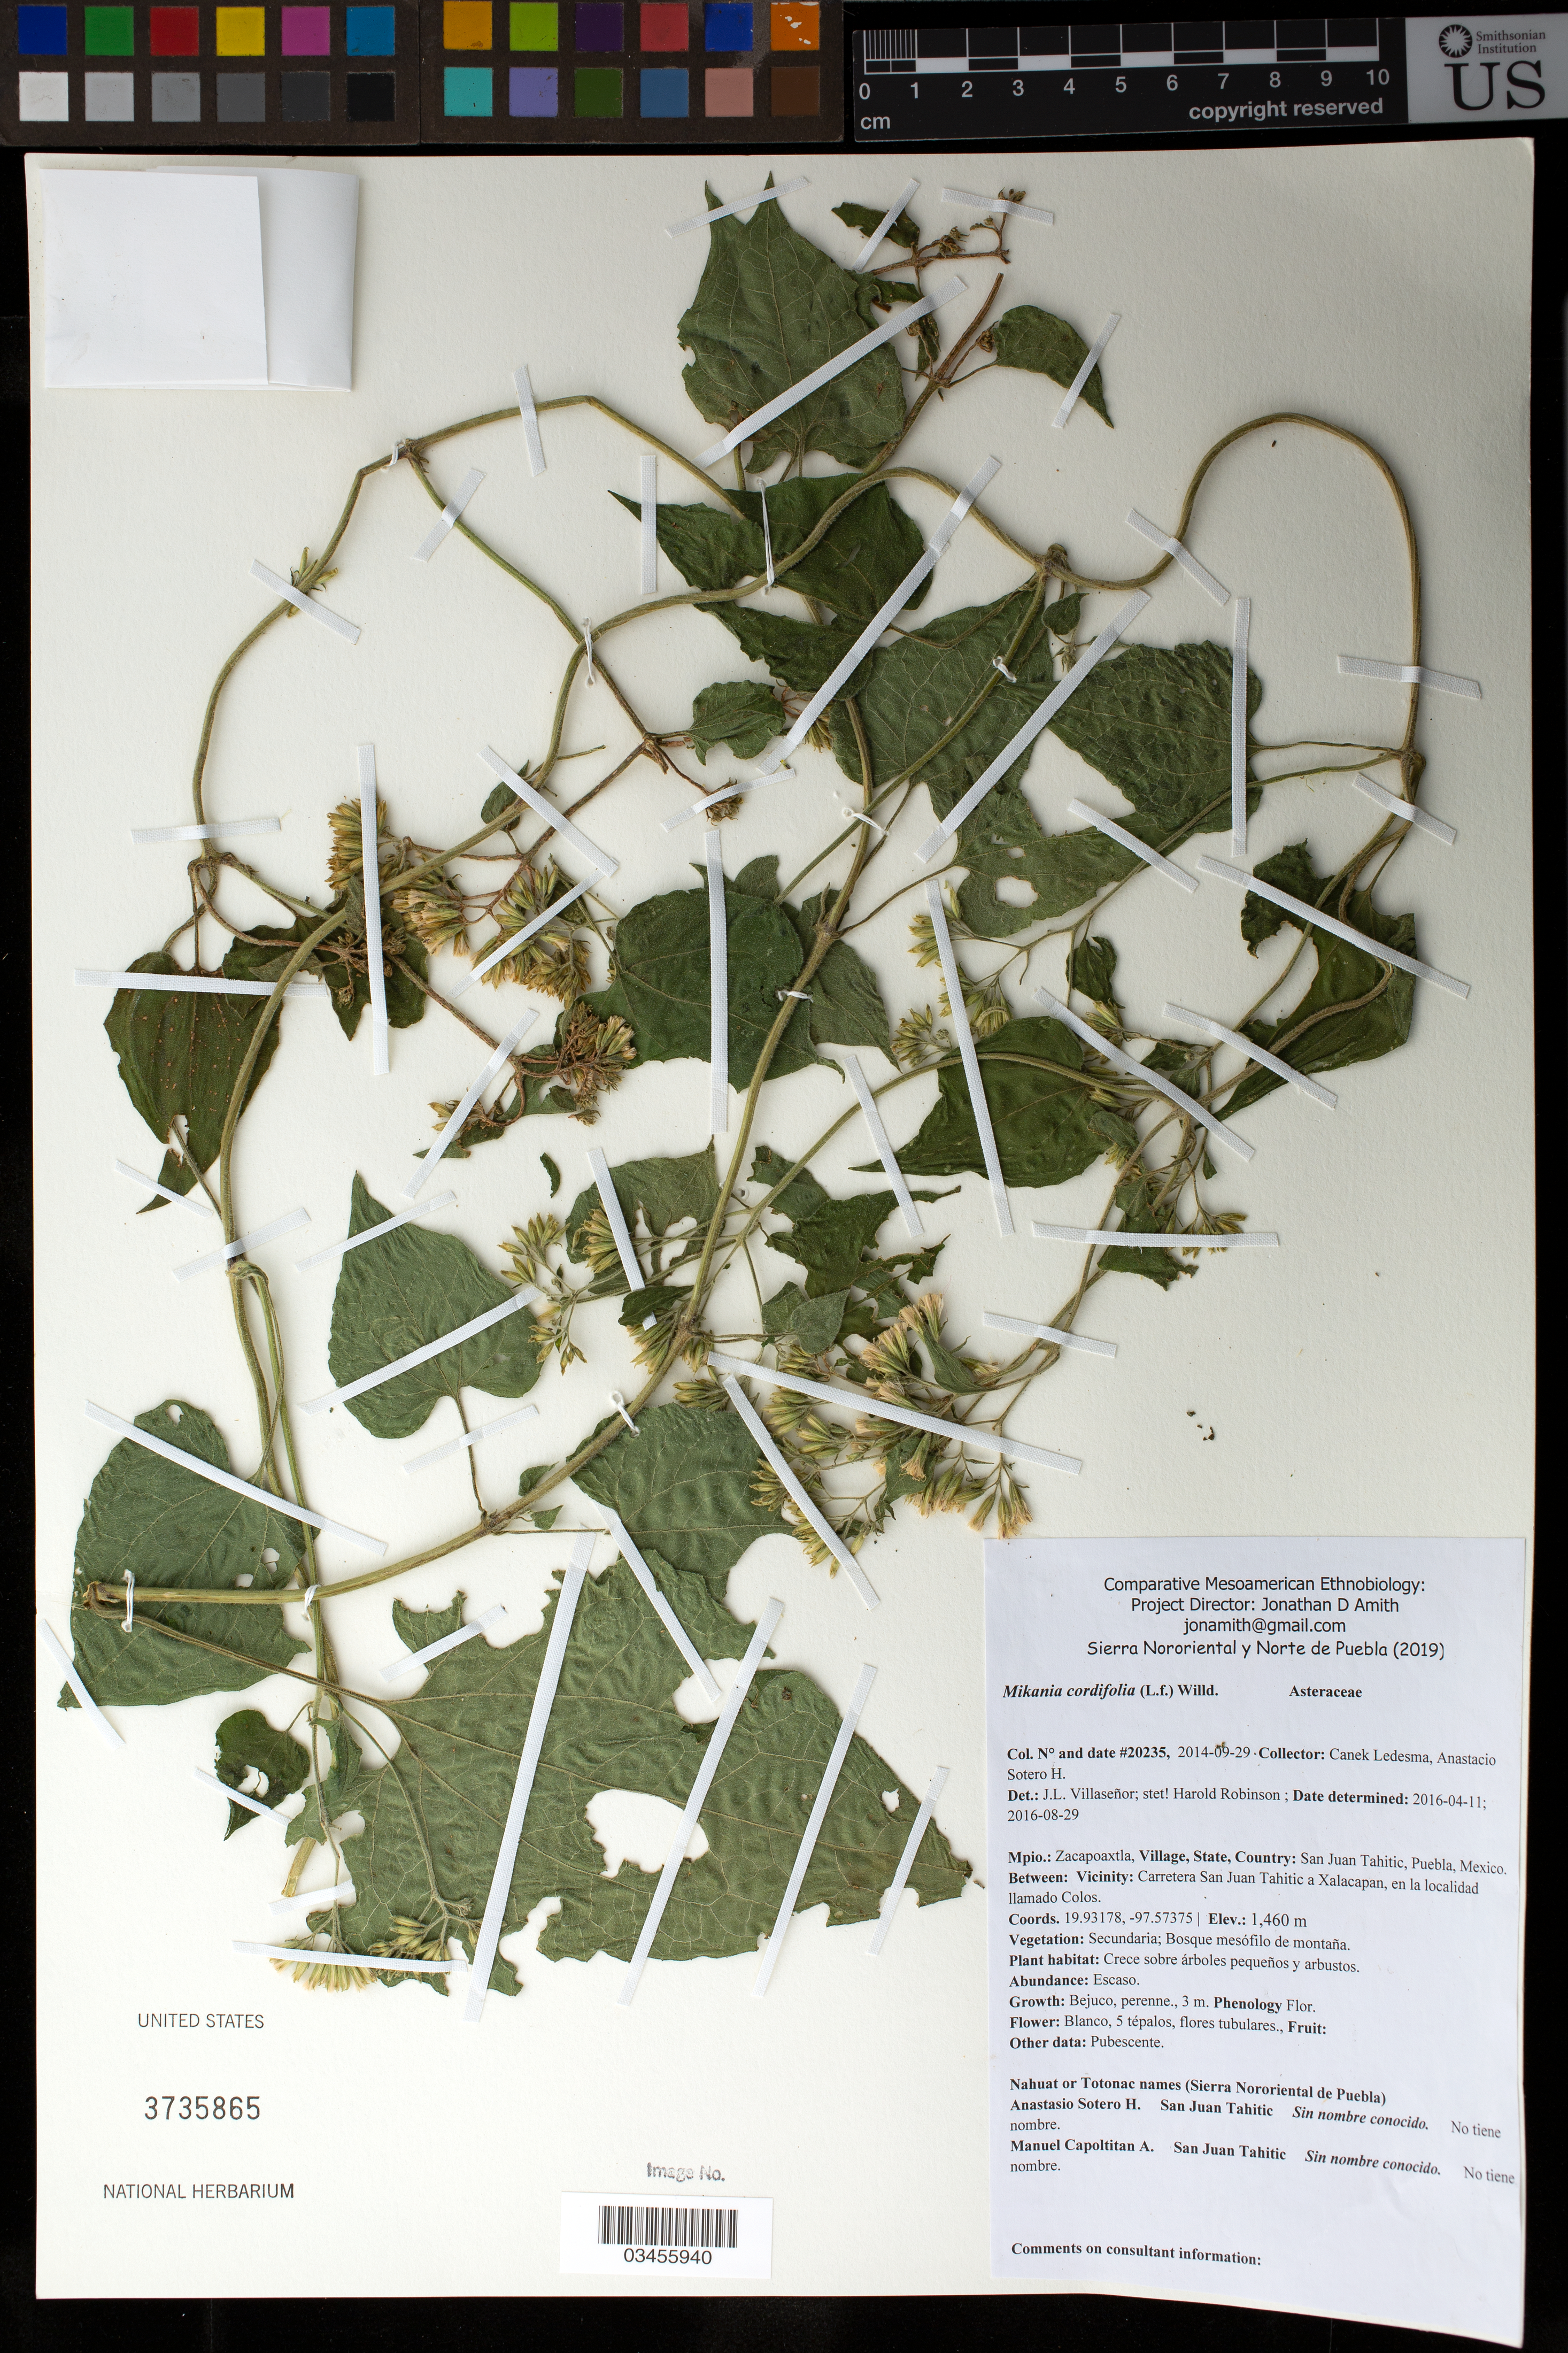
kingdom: Plantae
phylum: Tracheophyta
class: Magnoliopsida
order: Asterales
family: Asteraceae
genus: Mikania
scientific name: Mikania cordifolia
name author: (L. f.) Willd.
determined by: Robinson, Harold E., (US)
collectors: Canek Ledesma C.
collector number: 20235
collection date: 2014-09-29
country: México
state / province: Puebla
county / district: Zacapoaxtla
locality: PUEBLO: San Juan Tahitic; LOCALIDAD EXACTA: Carretera San Juan Tahitic a Xalacapan, en la localidad llamado Colos.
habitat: Bosque mesófilo de montaña; crece sobre árboles pequeños y arbustos.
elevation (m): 1460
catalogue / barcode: US 3735865